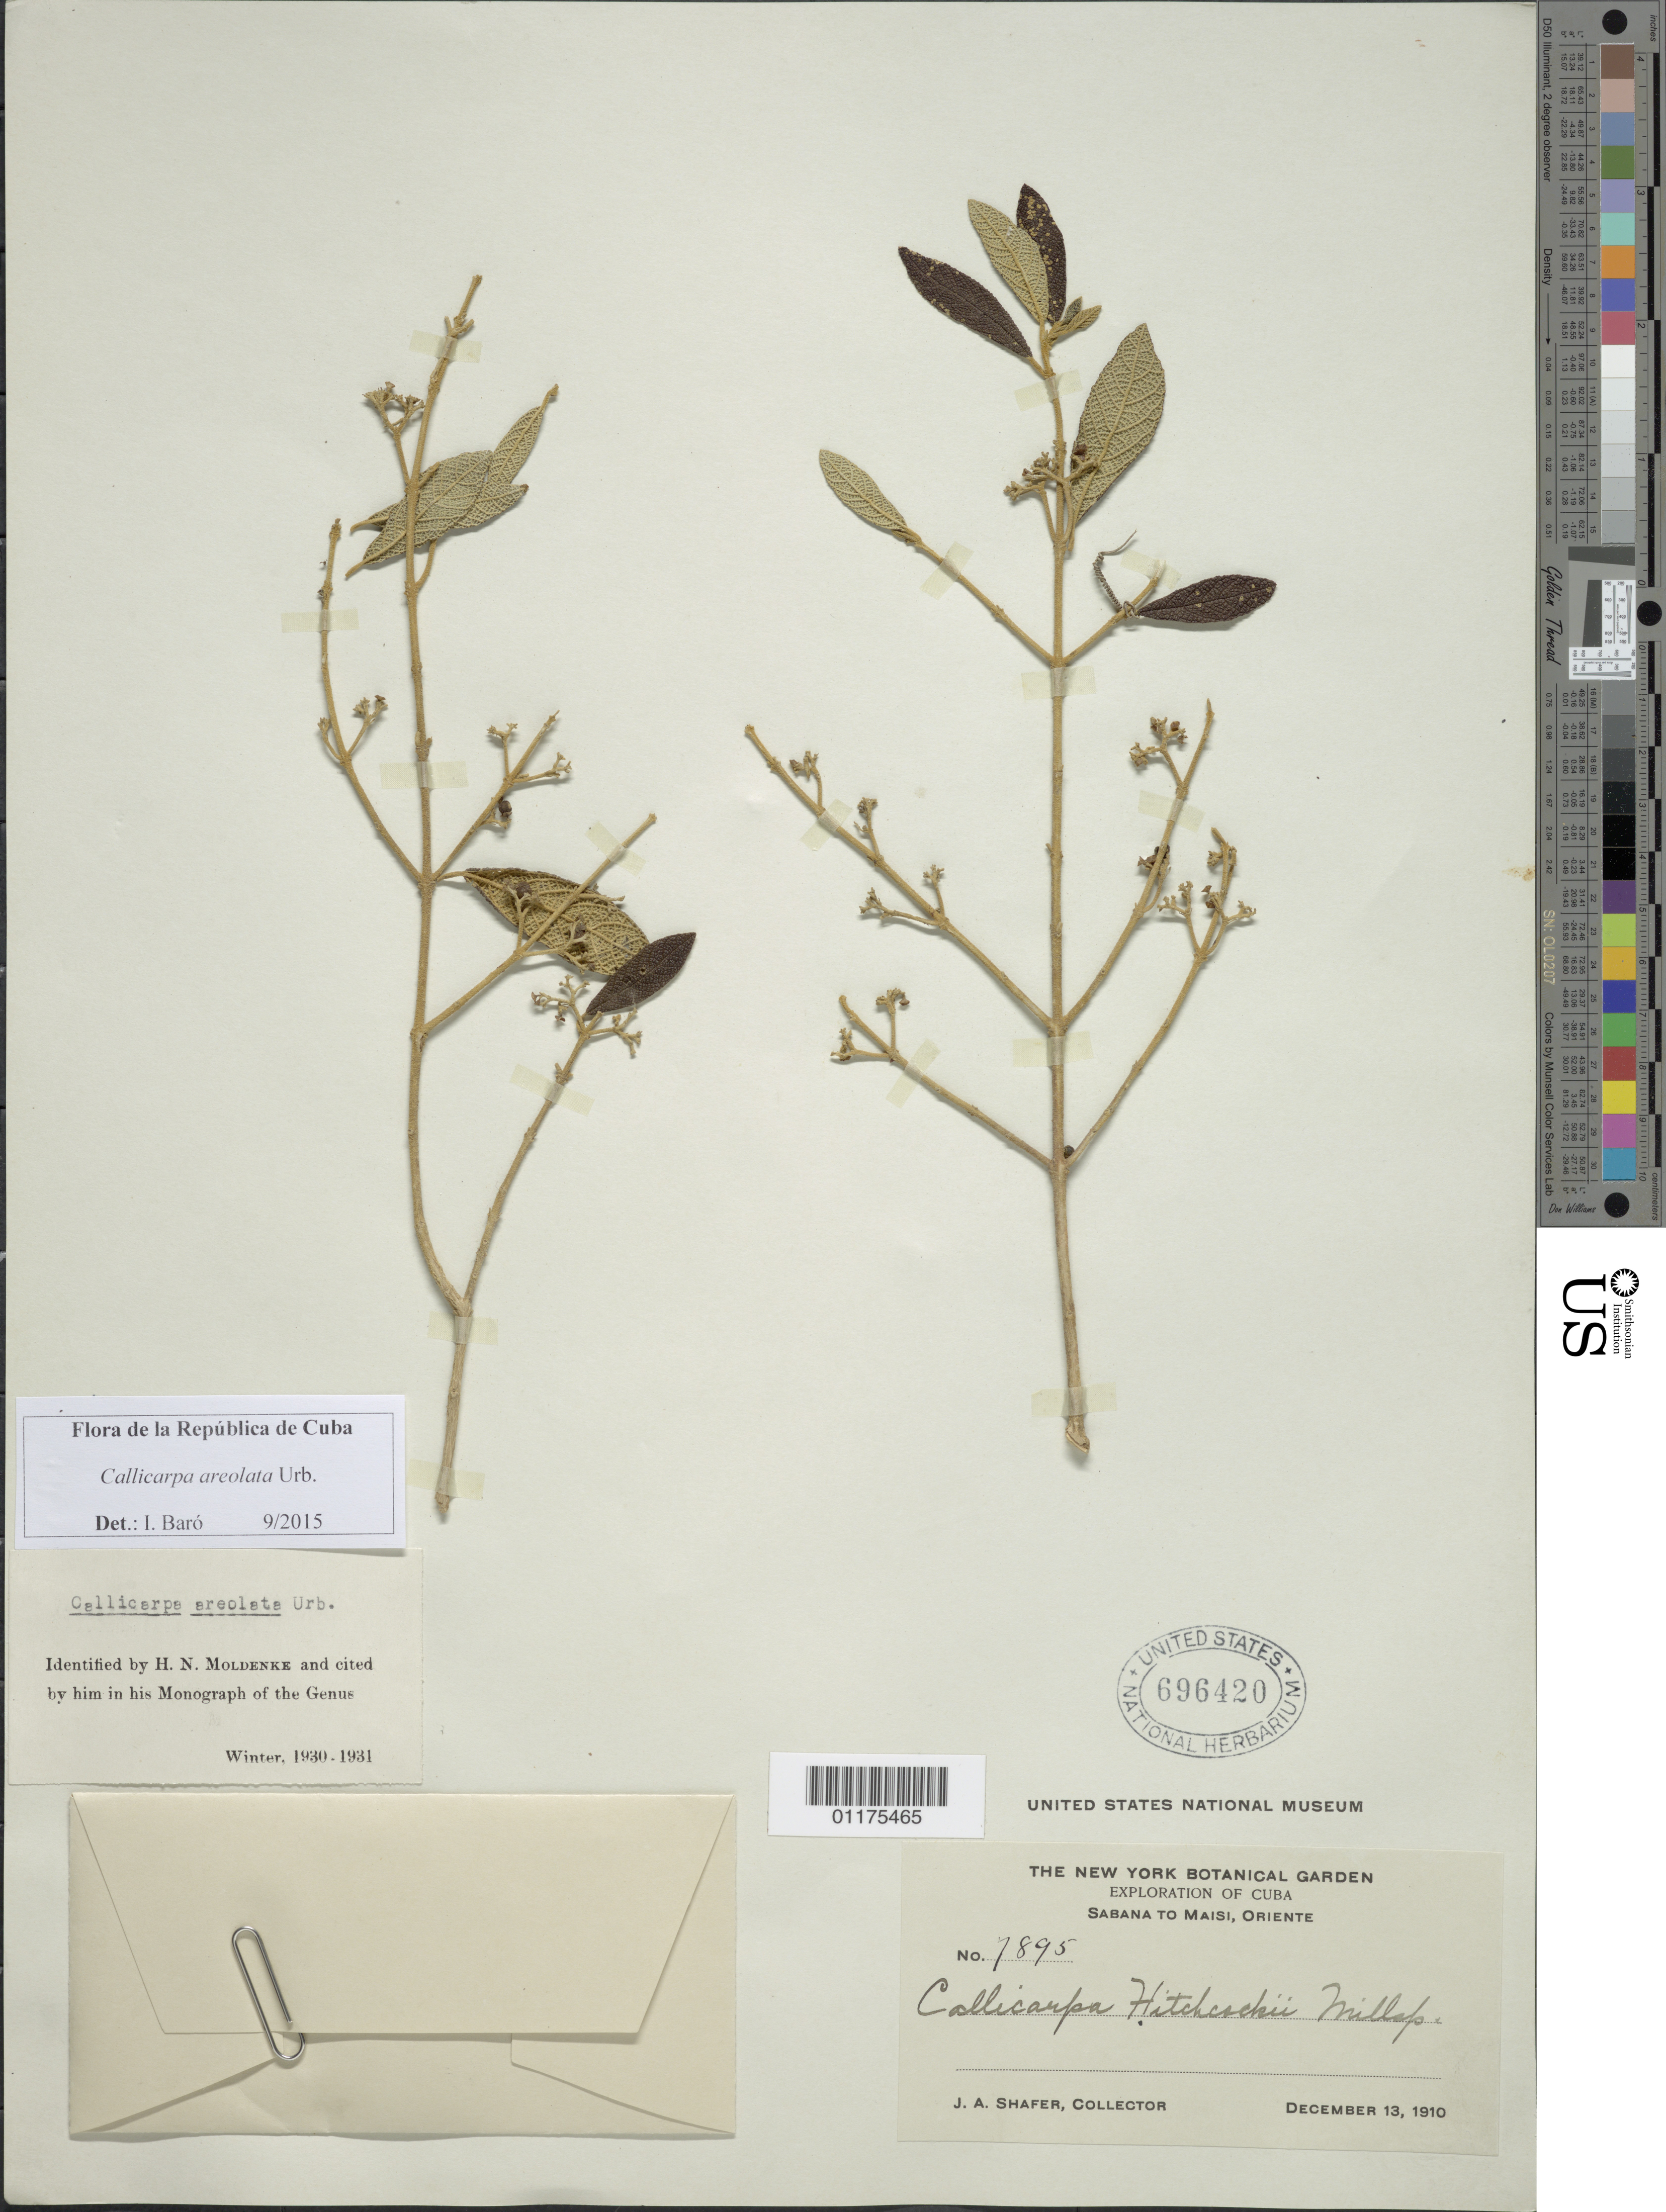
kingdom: Plantae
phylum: Tracheophyta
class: Magnoliopsida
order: Lamiales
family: Lamiaceae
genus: Callicarpa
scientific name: Callicarpa areolata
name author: Urb.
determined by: Baró Oliedo, I.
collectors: J. A. Shafer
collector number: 7895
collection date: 1910-12-13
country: Cuba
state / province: Guantanamo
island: Cuba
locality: Sabana to Maisi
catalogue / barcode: US 696420